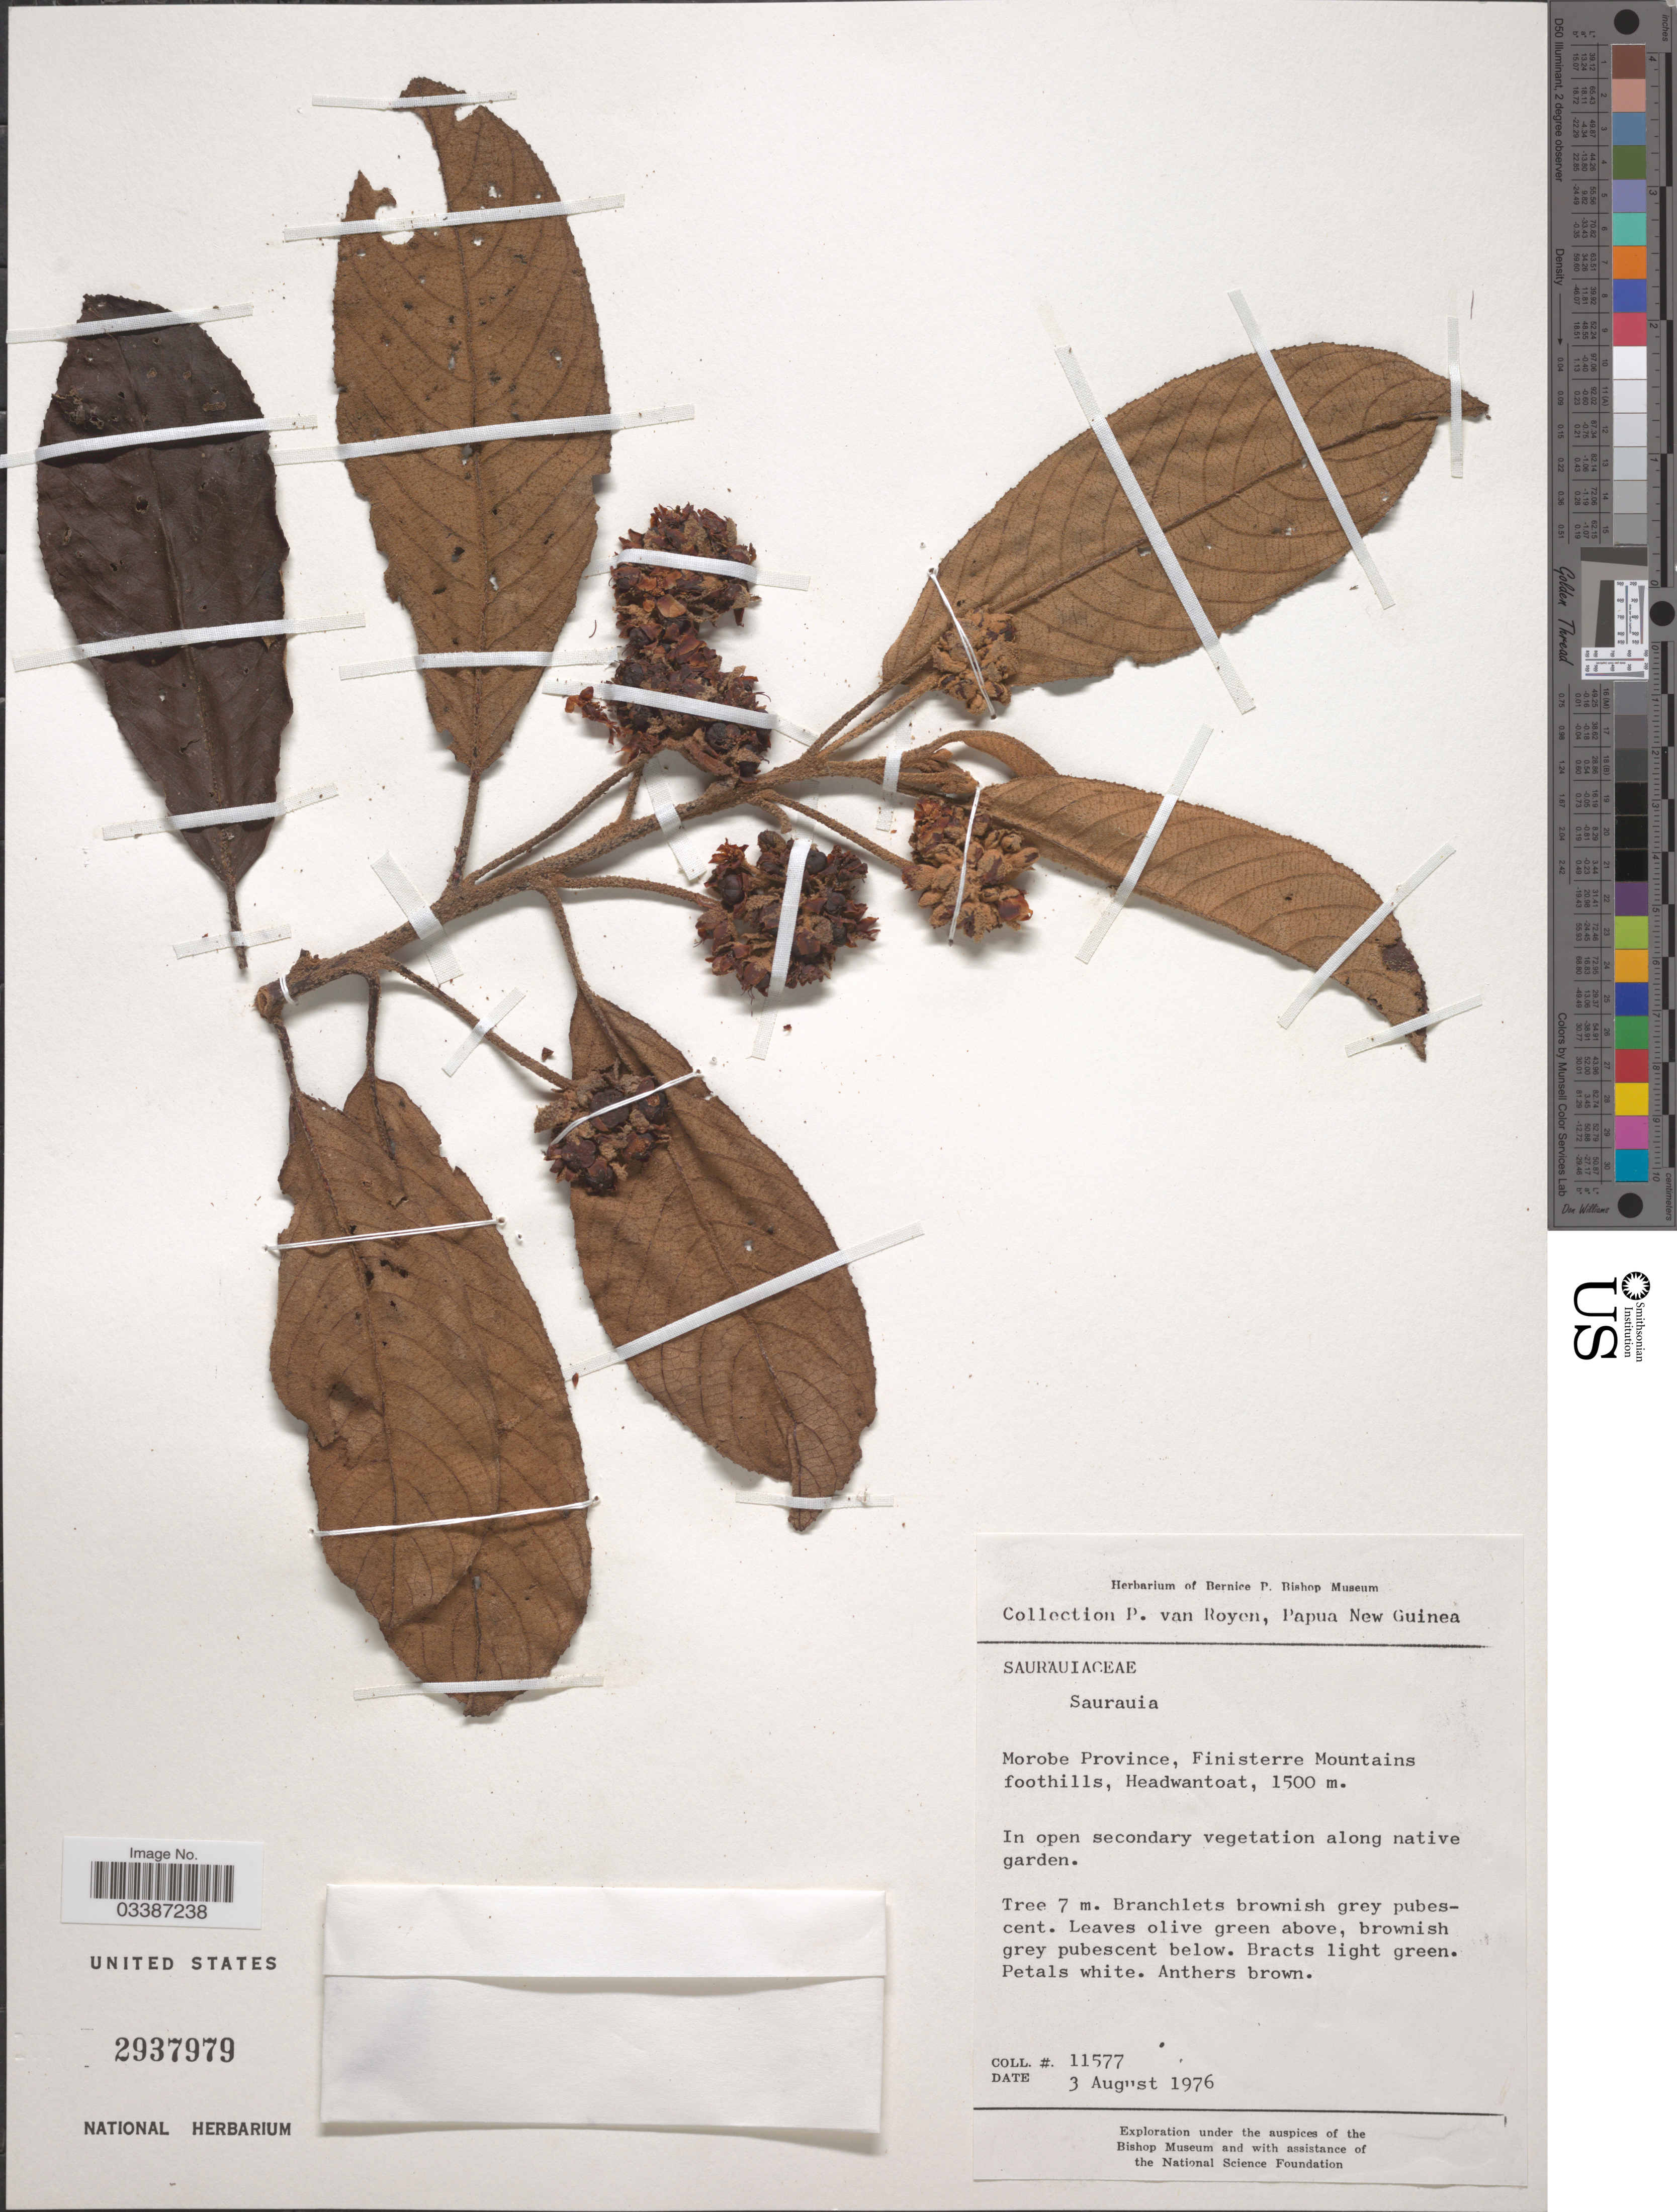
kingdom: Plantae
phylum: Tracheophyta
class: Magnoliopsida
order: Ericales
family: Actinidiaceae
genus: Saurauia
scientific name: Saurauia sp.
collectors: P. van Royen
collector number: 11577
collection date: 1976-08-03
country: Papua New Guinea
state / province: Morobe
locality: Finisterre Mountains foothills, Headwantoat.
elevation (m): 1500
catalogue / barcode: US 2937979